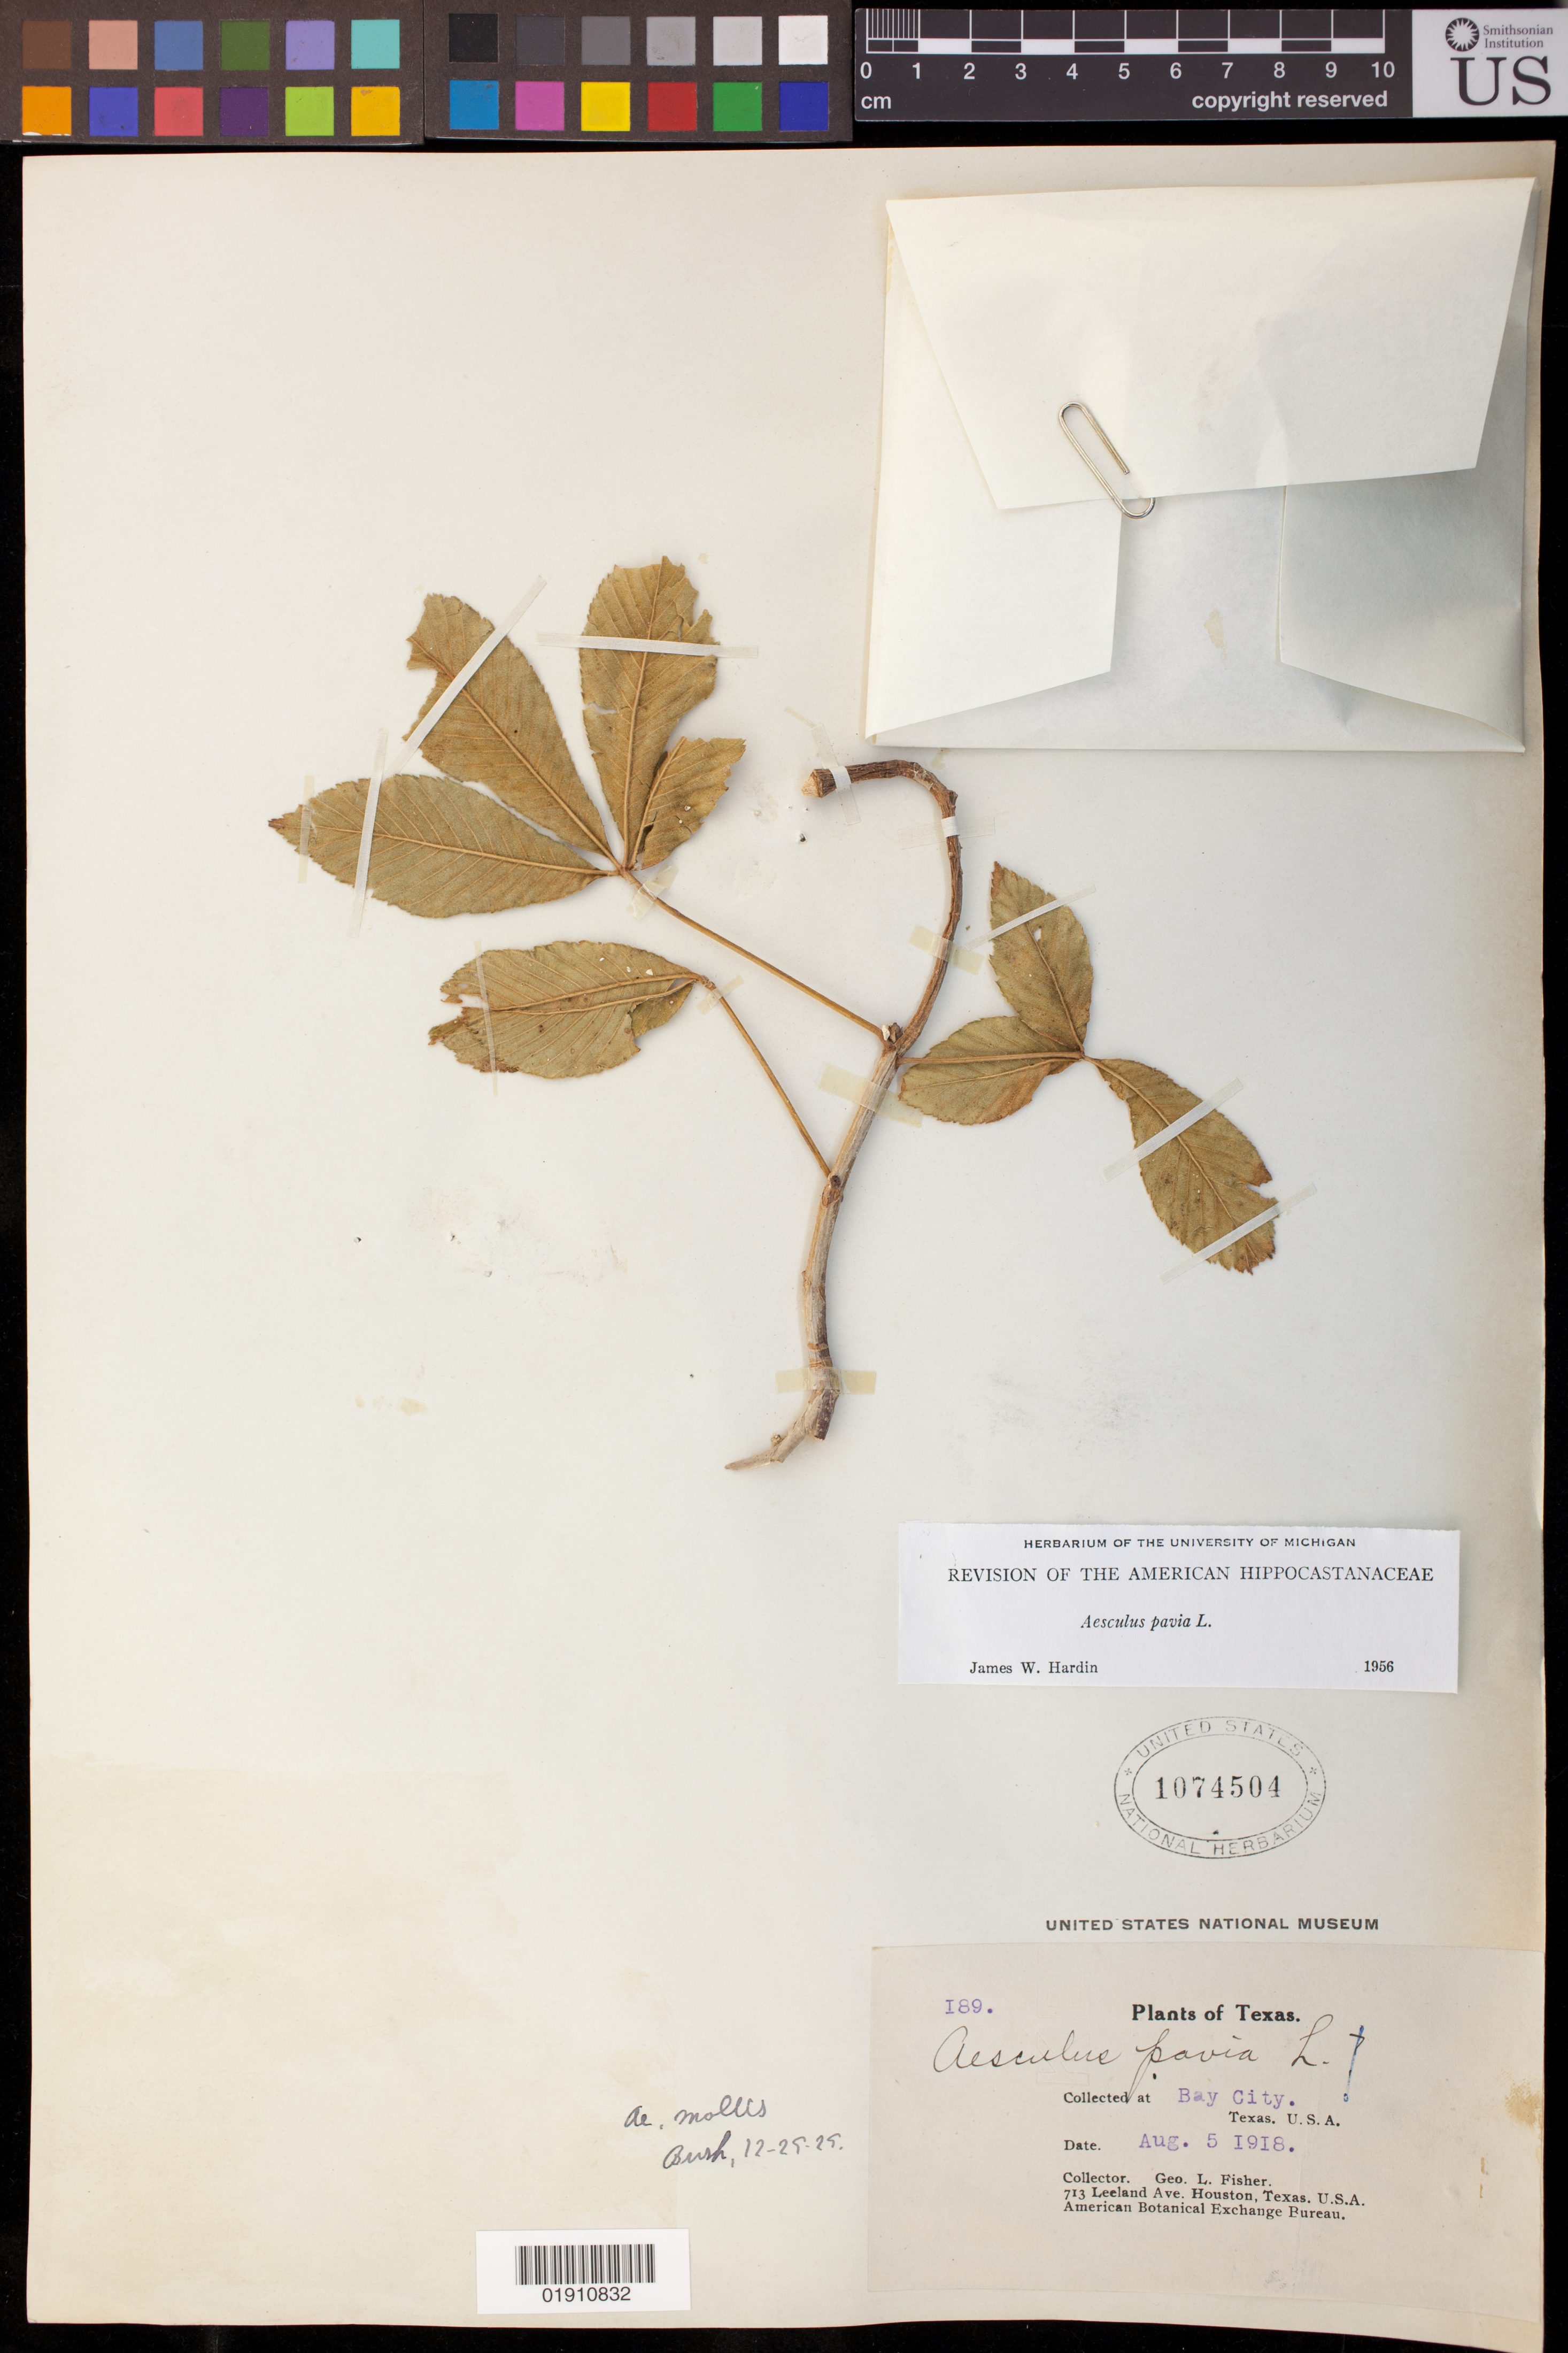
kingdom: Plantae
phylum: Tracheophyta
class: Magnoliopsida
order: Sapindales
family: Sapindaceae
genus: Aesculus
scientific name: Aesculus pavia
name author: L.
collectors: G. L. Fisher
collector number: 189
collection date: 1918-08-05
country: United States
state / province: Texas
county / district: Matagorda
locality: Bay City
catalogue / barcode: US 1074504